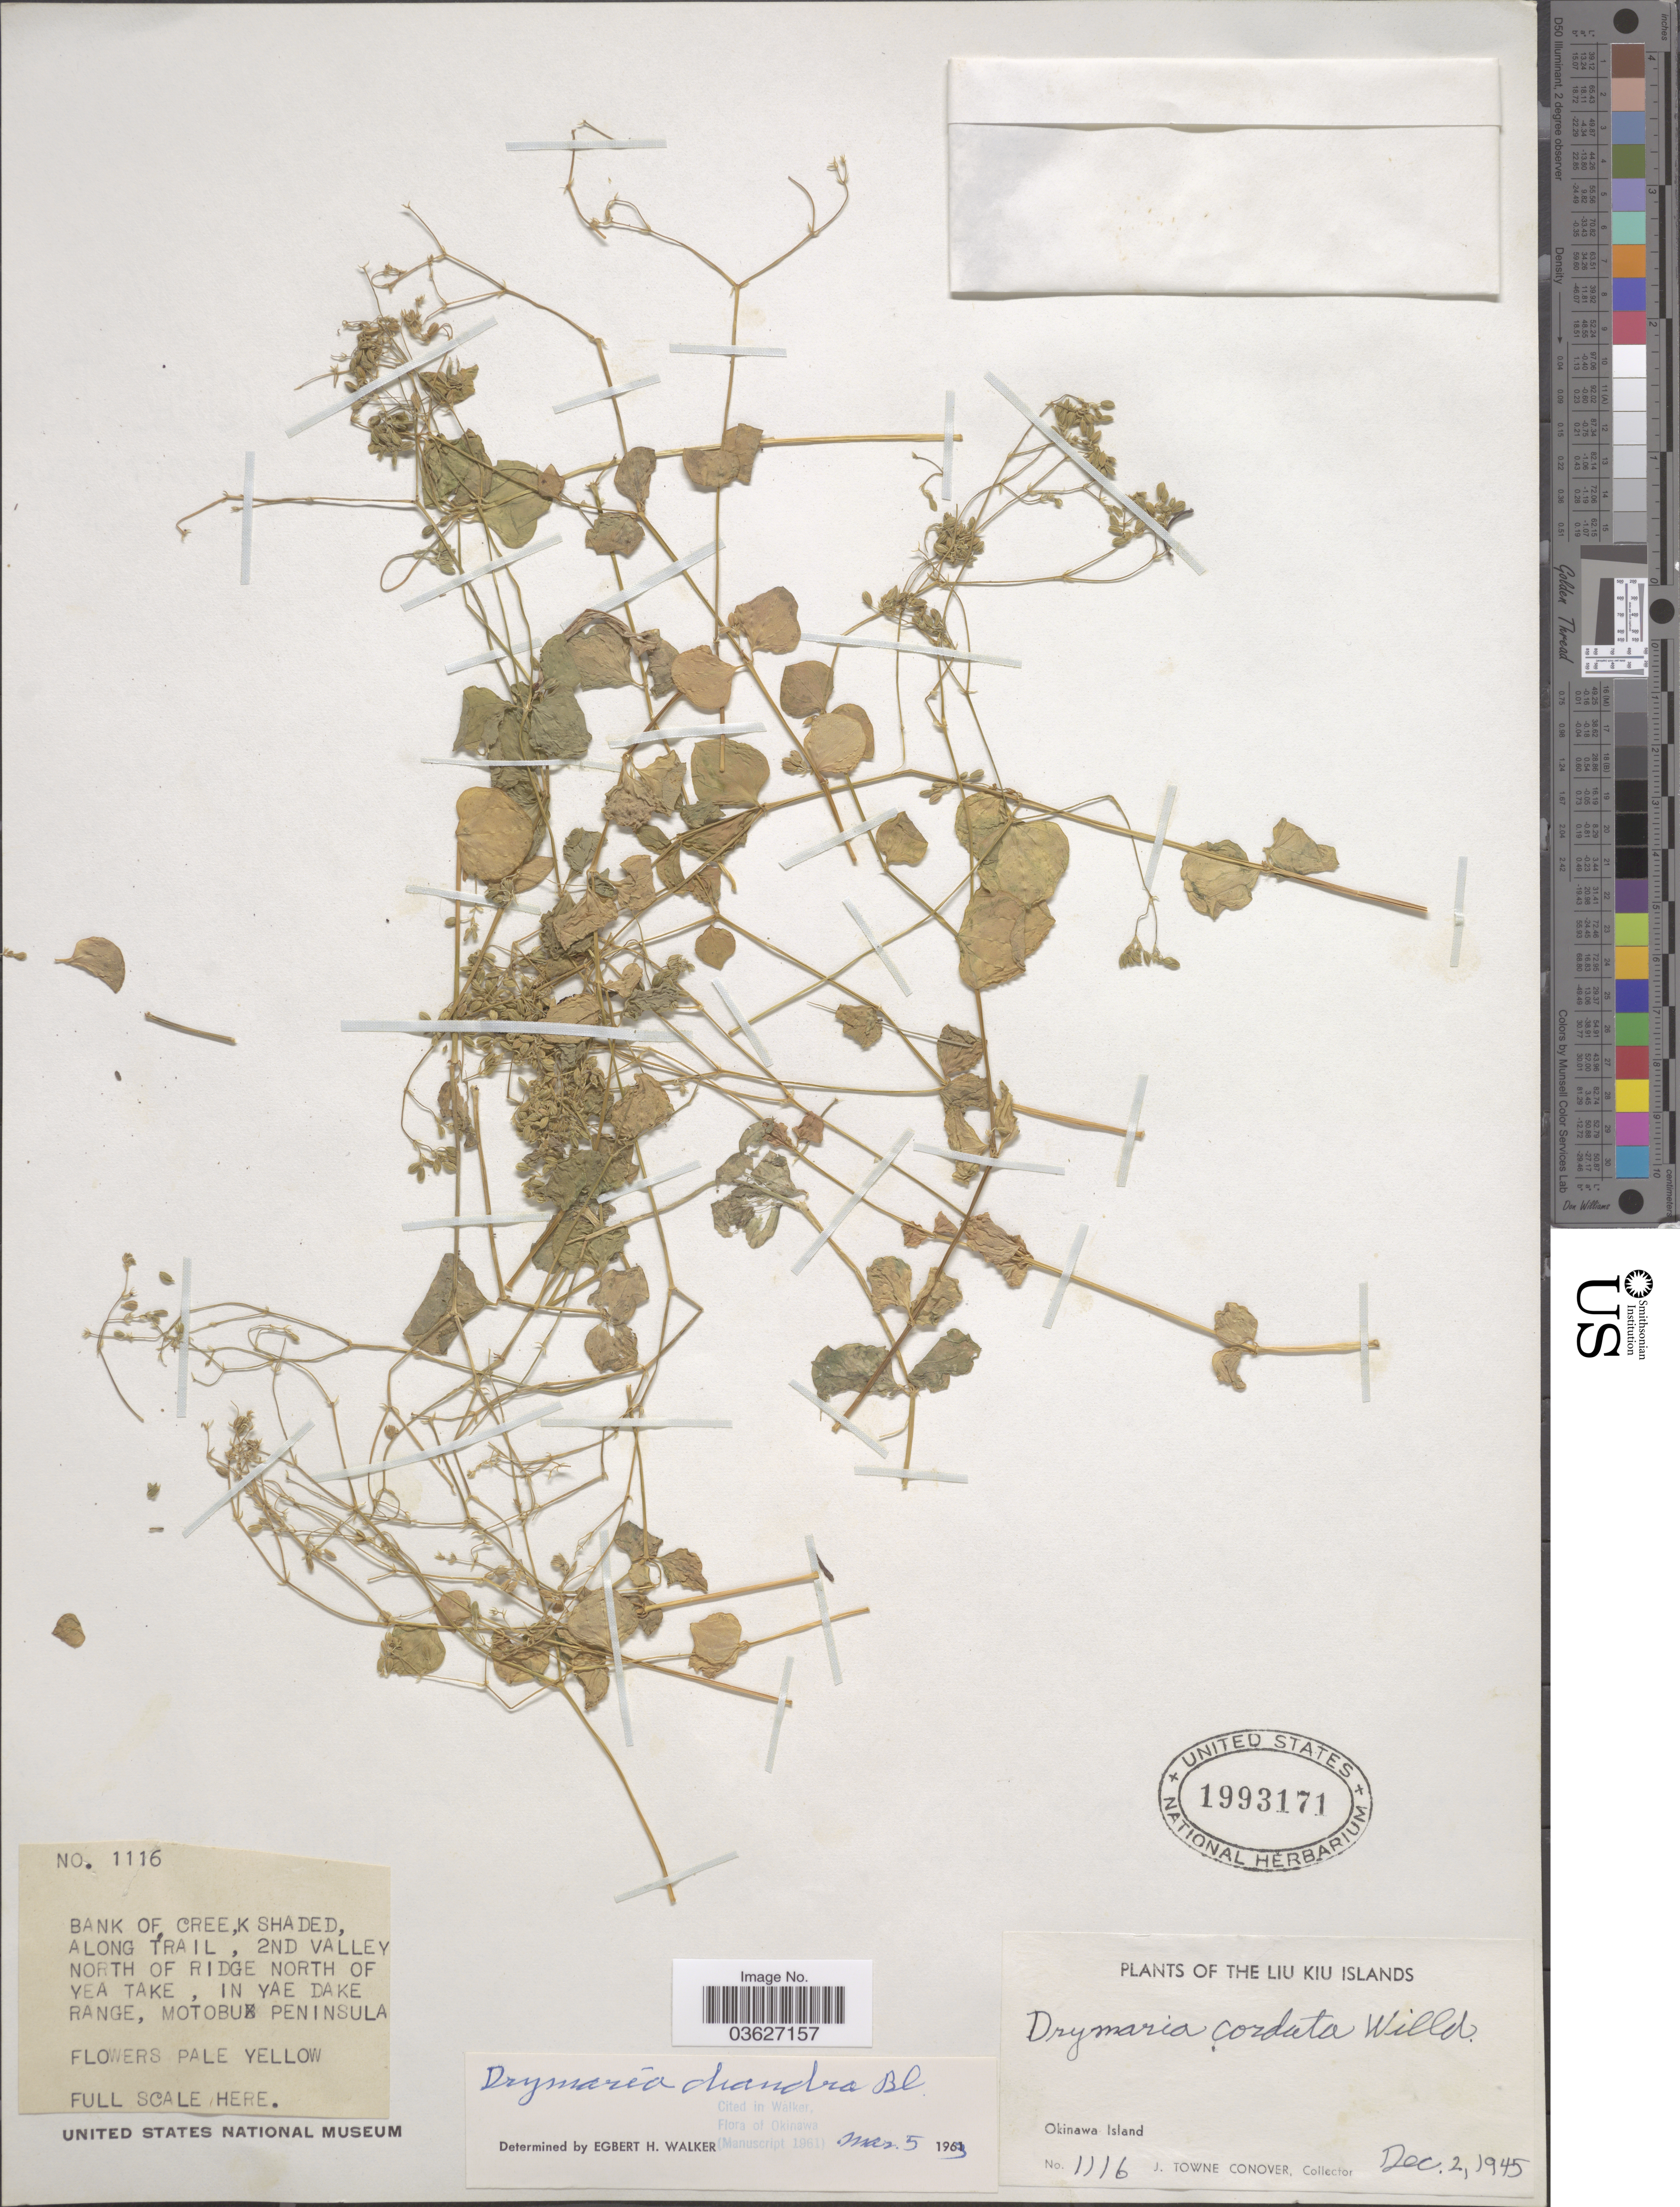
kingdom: Plantae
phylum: Tracheophyta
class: Magnoliopsida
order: Caryophyllales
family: Caryophyllaceae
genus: Drymaria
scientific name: Drymaria diandra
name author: Blume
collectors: J. T. Conover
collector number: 1116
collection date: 1945-12-02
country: Japan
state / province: Okinawa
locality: The Liu Kiu Islands. 2nd valley north of ridge north of Yea Take, in Yae Dake Range, Motobu Peninsula.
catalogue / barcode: US 1993171